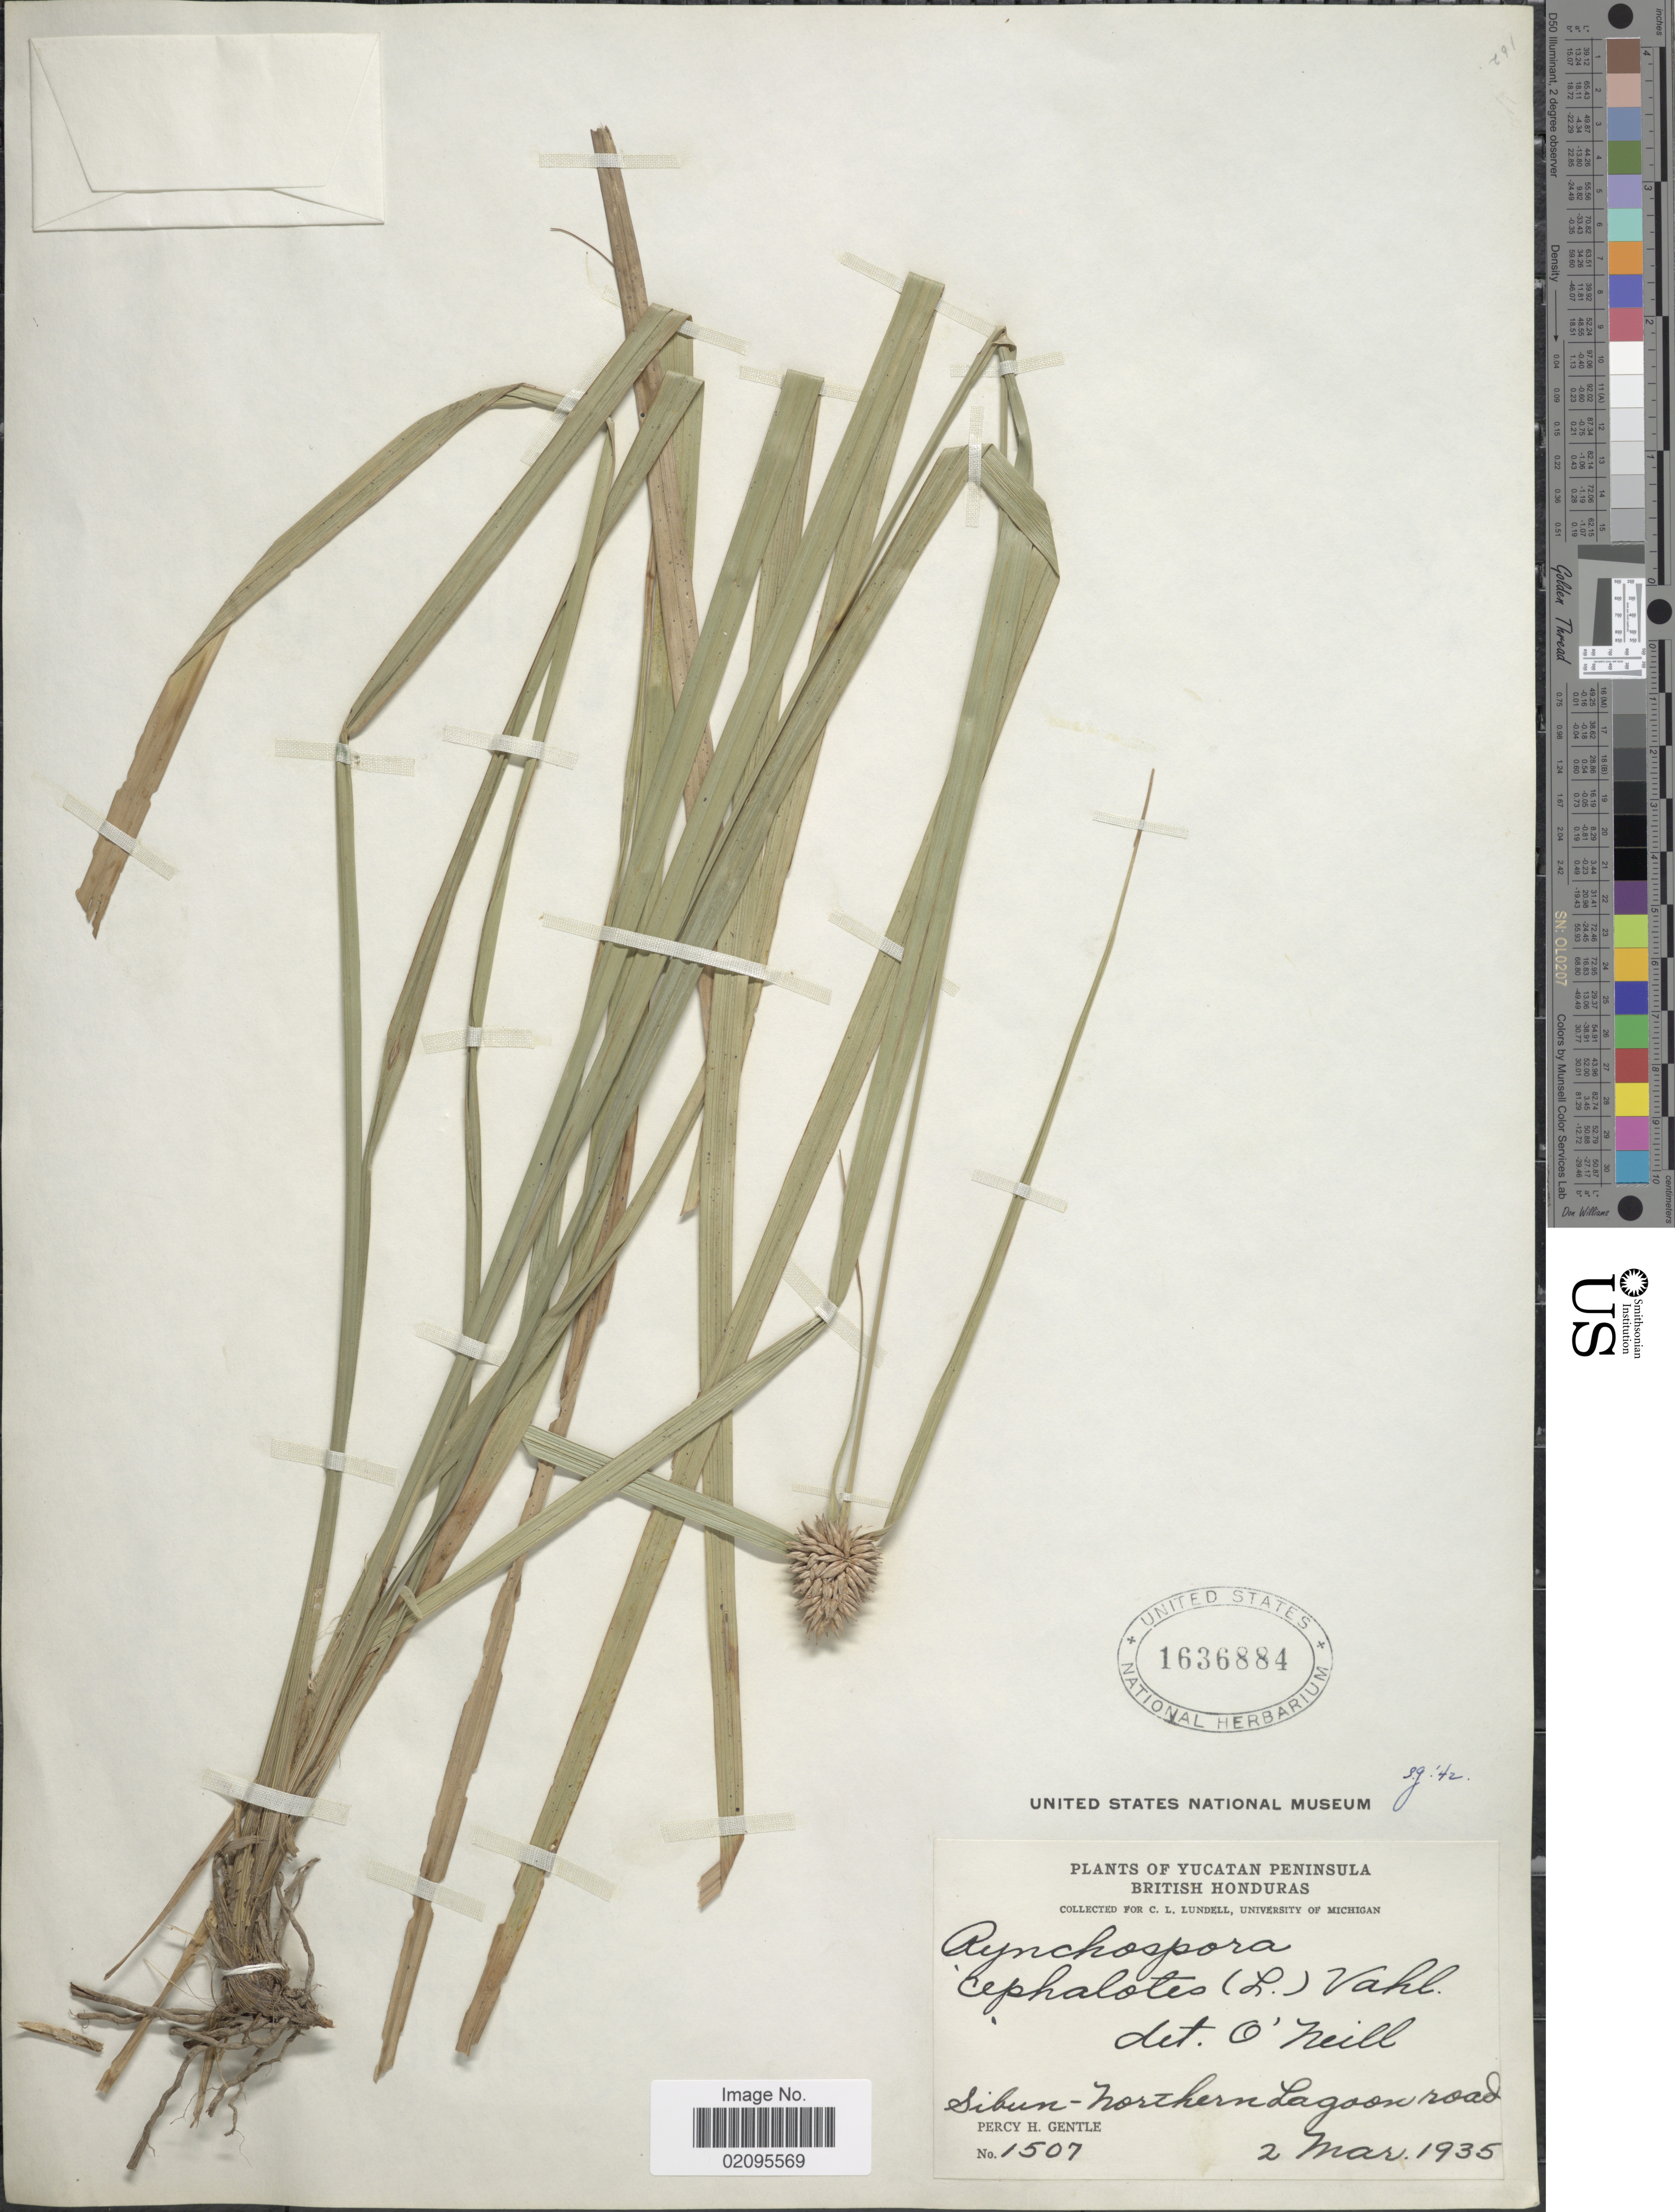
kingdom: Plantae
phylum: Tracheophyta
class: Liliopsida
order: Poales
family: Cyperaceae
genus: Rhynchospora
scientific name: Rhynchospora cephalotes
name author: (L.) Vahl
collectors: P. H. Gentle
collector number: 1507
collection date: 1935-03-02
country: Belize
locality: British Honduras, Yucatan Peninsula, Sibun-Northern Lagoon road.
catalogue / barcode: US 1636884